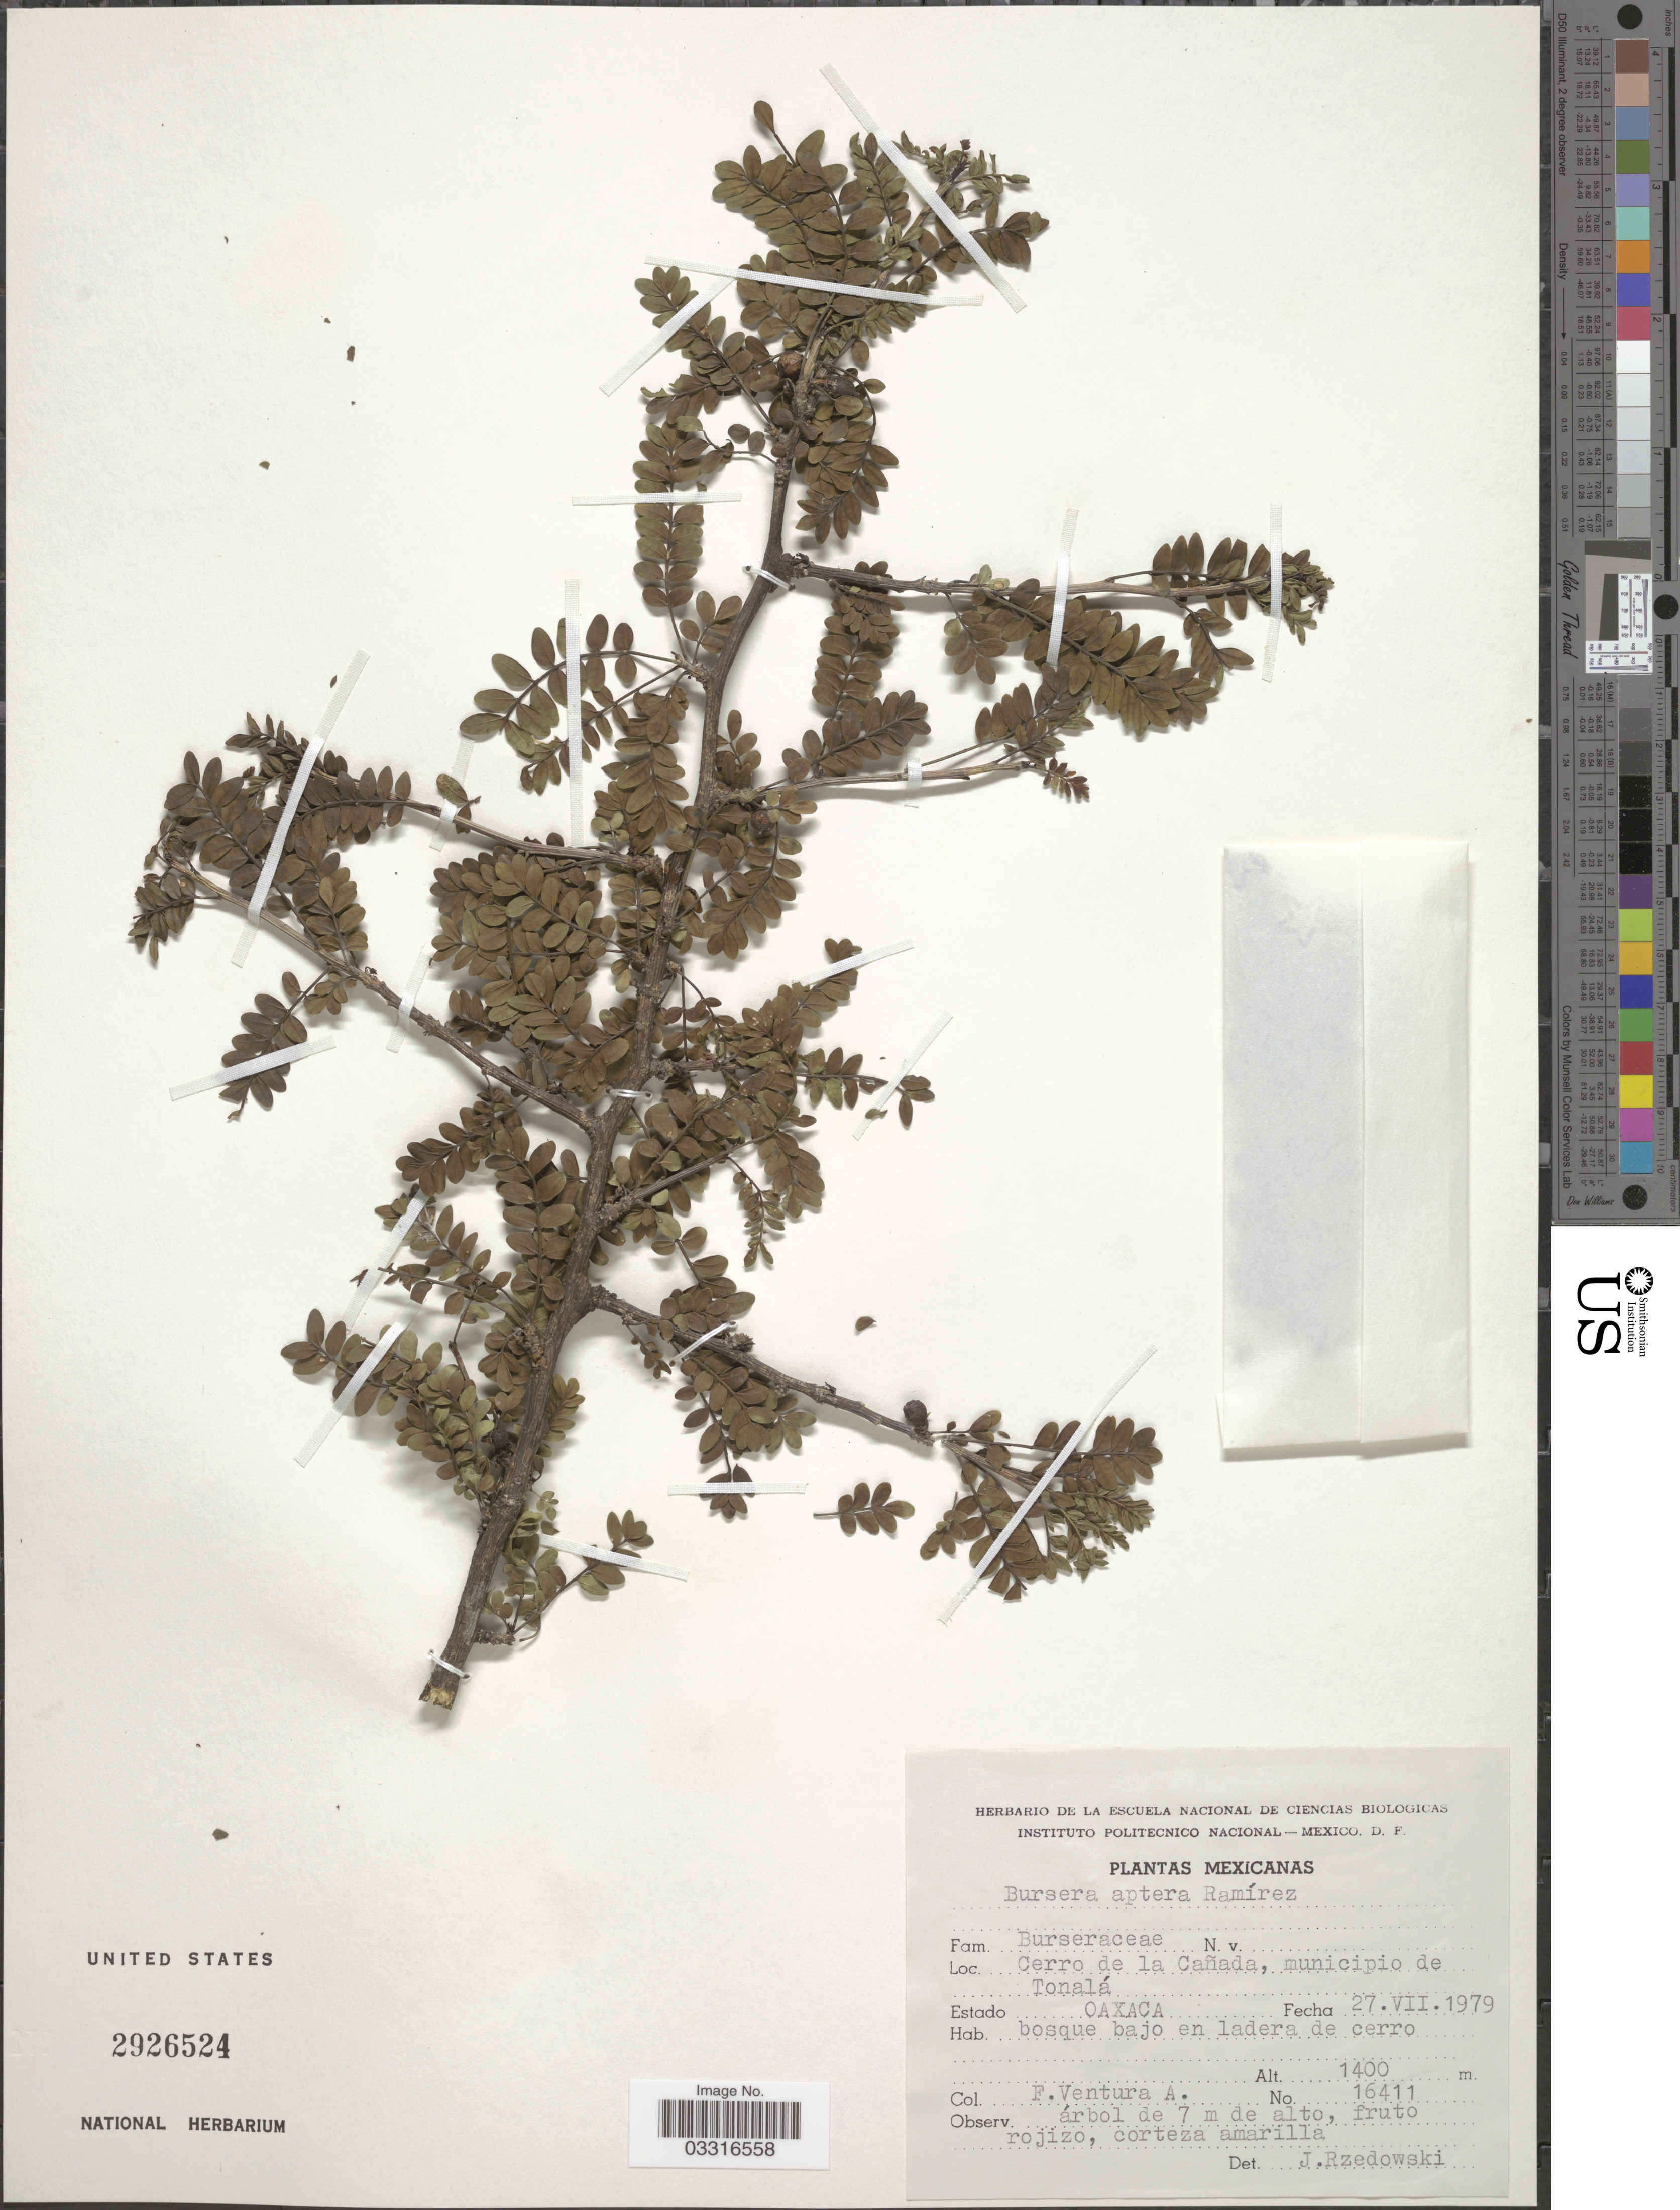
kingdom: Plantae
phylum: Tracheophyta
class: Magnoliopsida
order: Sapindales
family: Burseraceae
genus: Bursera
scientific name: Bursera aptera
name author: Ramírez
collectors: F. Ventura A.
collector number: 16411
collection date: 1979-07-27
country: Mexico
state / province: Oaxaca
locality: Cerro de la Cañada, municipio de Tonalá.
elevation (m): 1400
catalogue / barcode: US 2926524